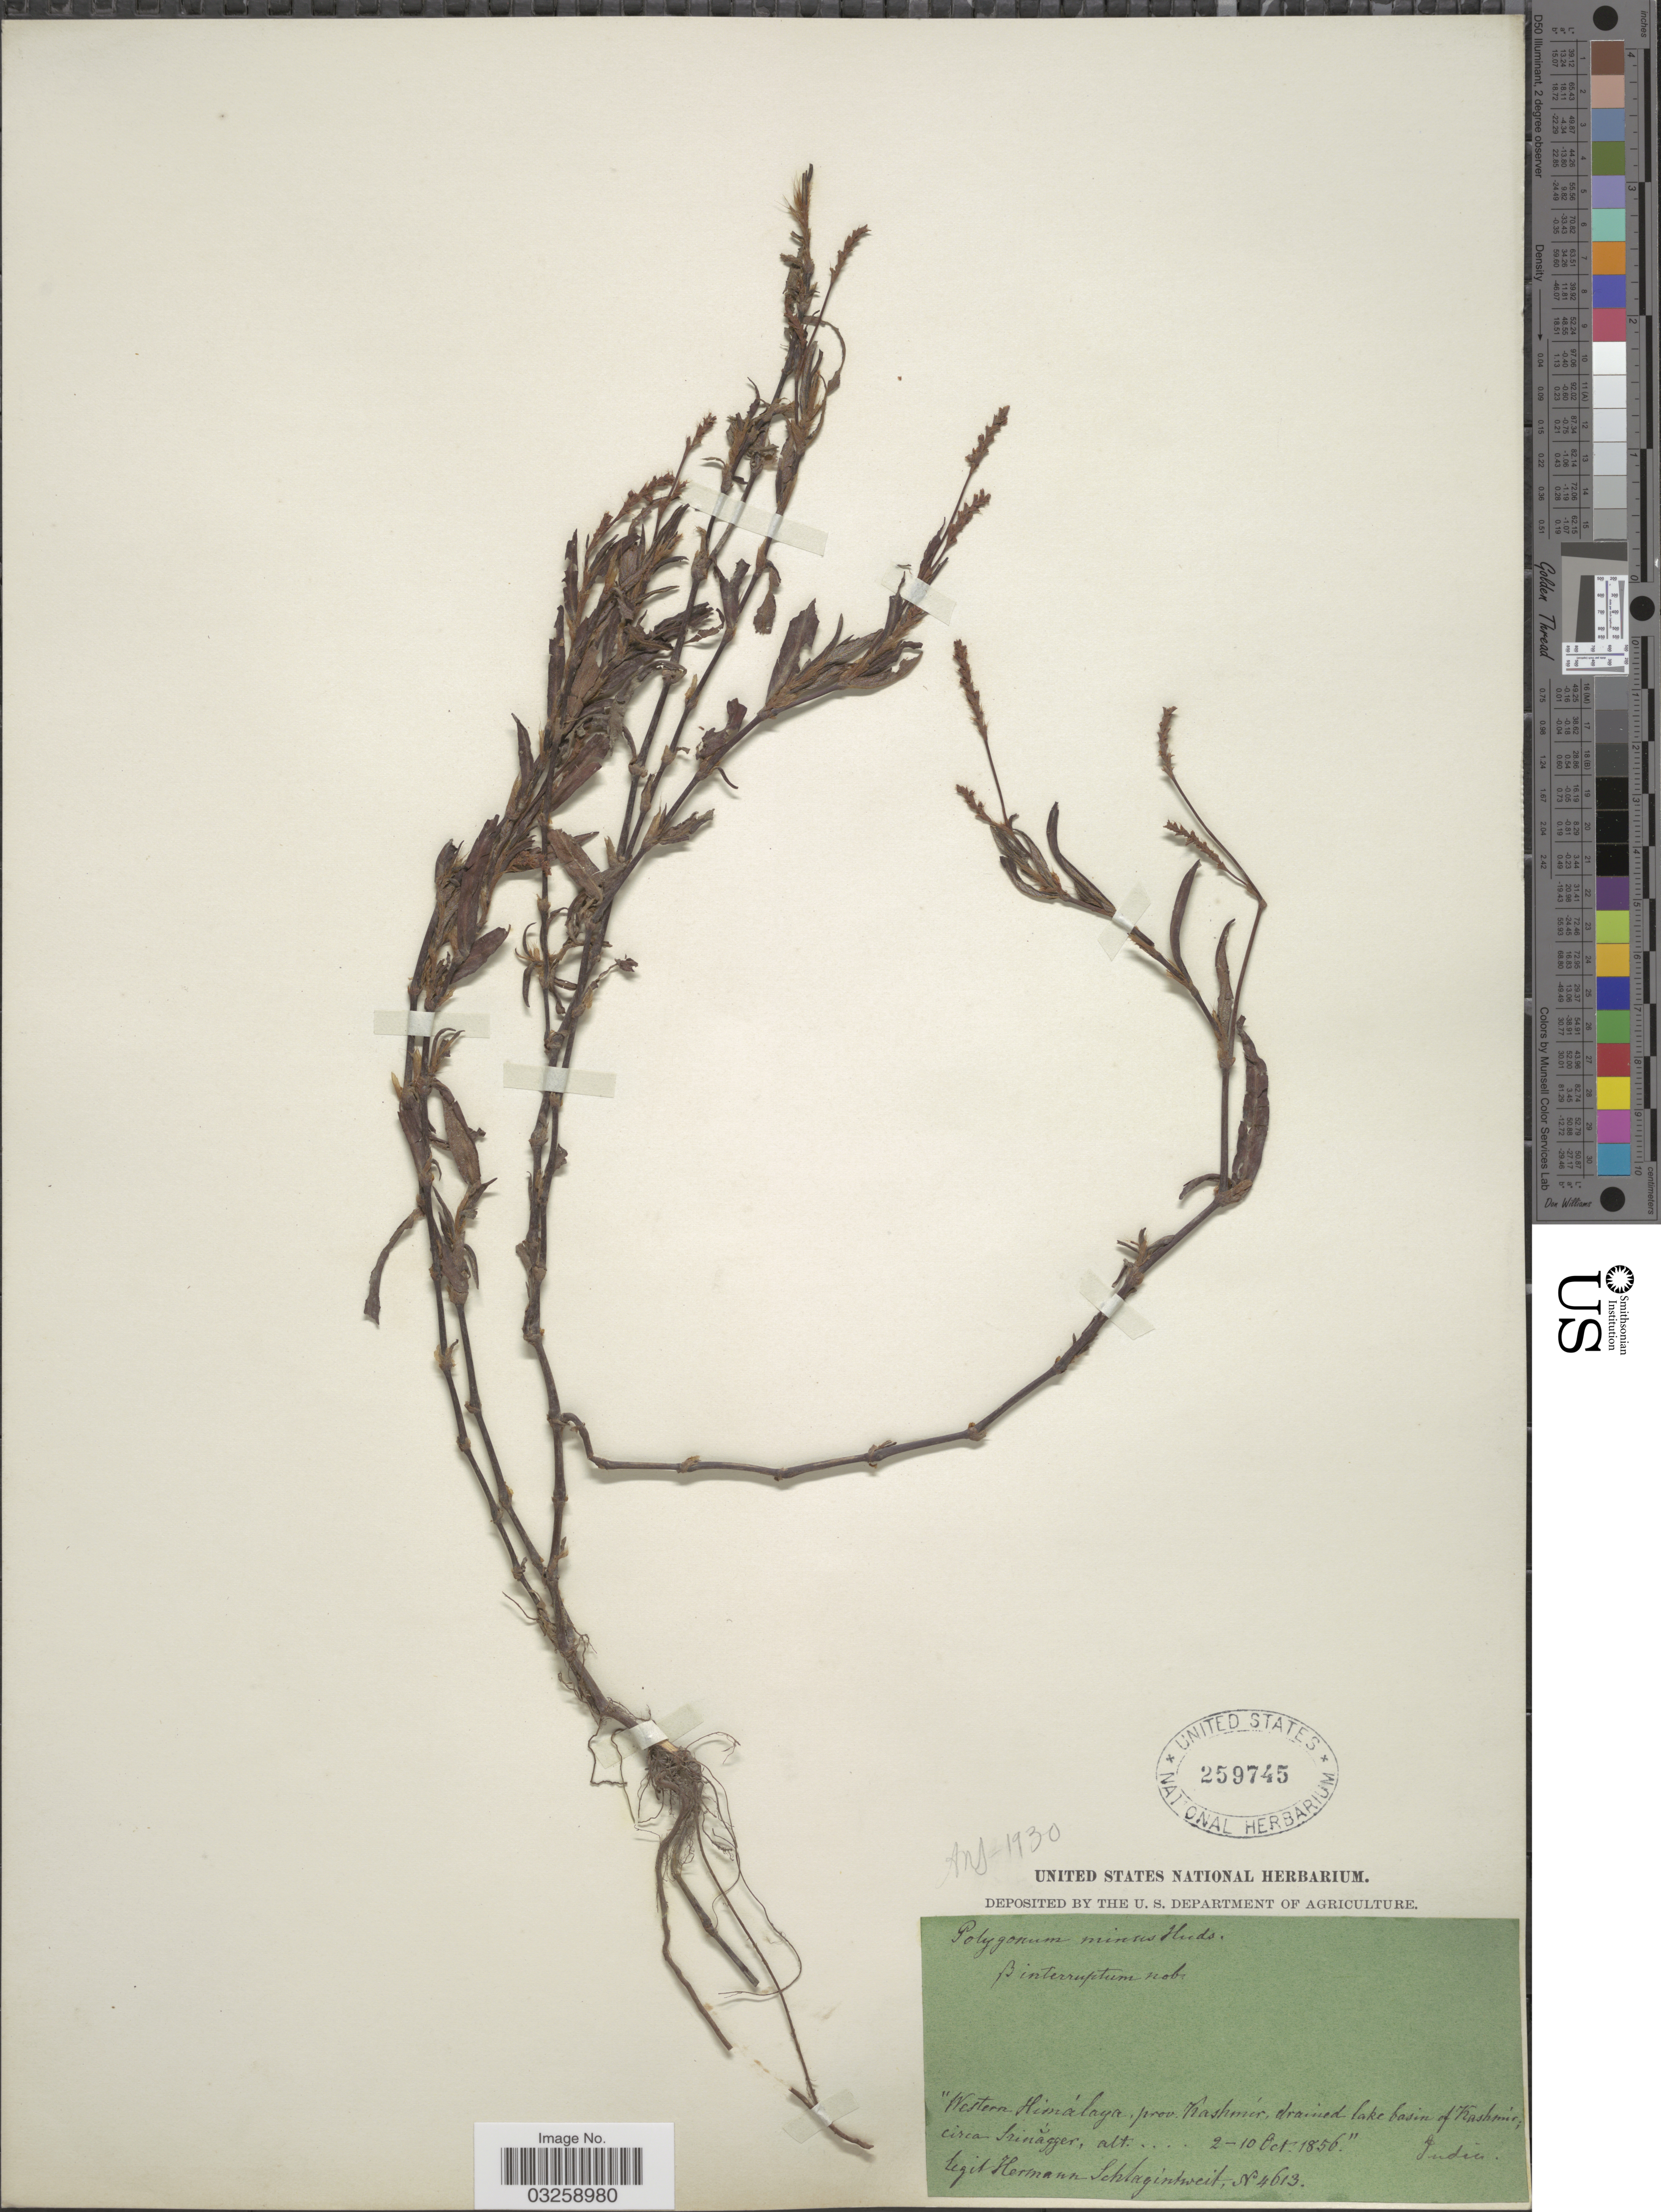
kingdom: Plantae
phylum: Tracheophyta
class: Magnoliopsida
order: Caryophyllales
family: Polygonaceae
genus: Polygonum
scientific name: Polygonum minus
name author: Huds.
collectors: H. A. von Schlagintweit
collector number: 4613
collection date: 1856-10-02/1856-10-10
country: India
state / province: Jammu and Kashmir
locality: Western Himalaya, prov. Kashmir, drained lake basin of Kashmir, circa Srinagger.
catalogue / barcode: US 259745